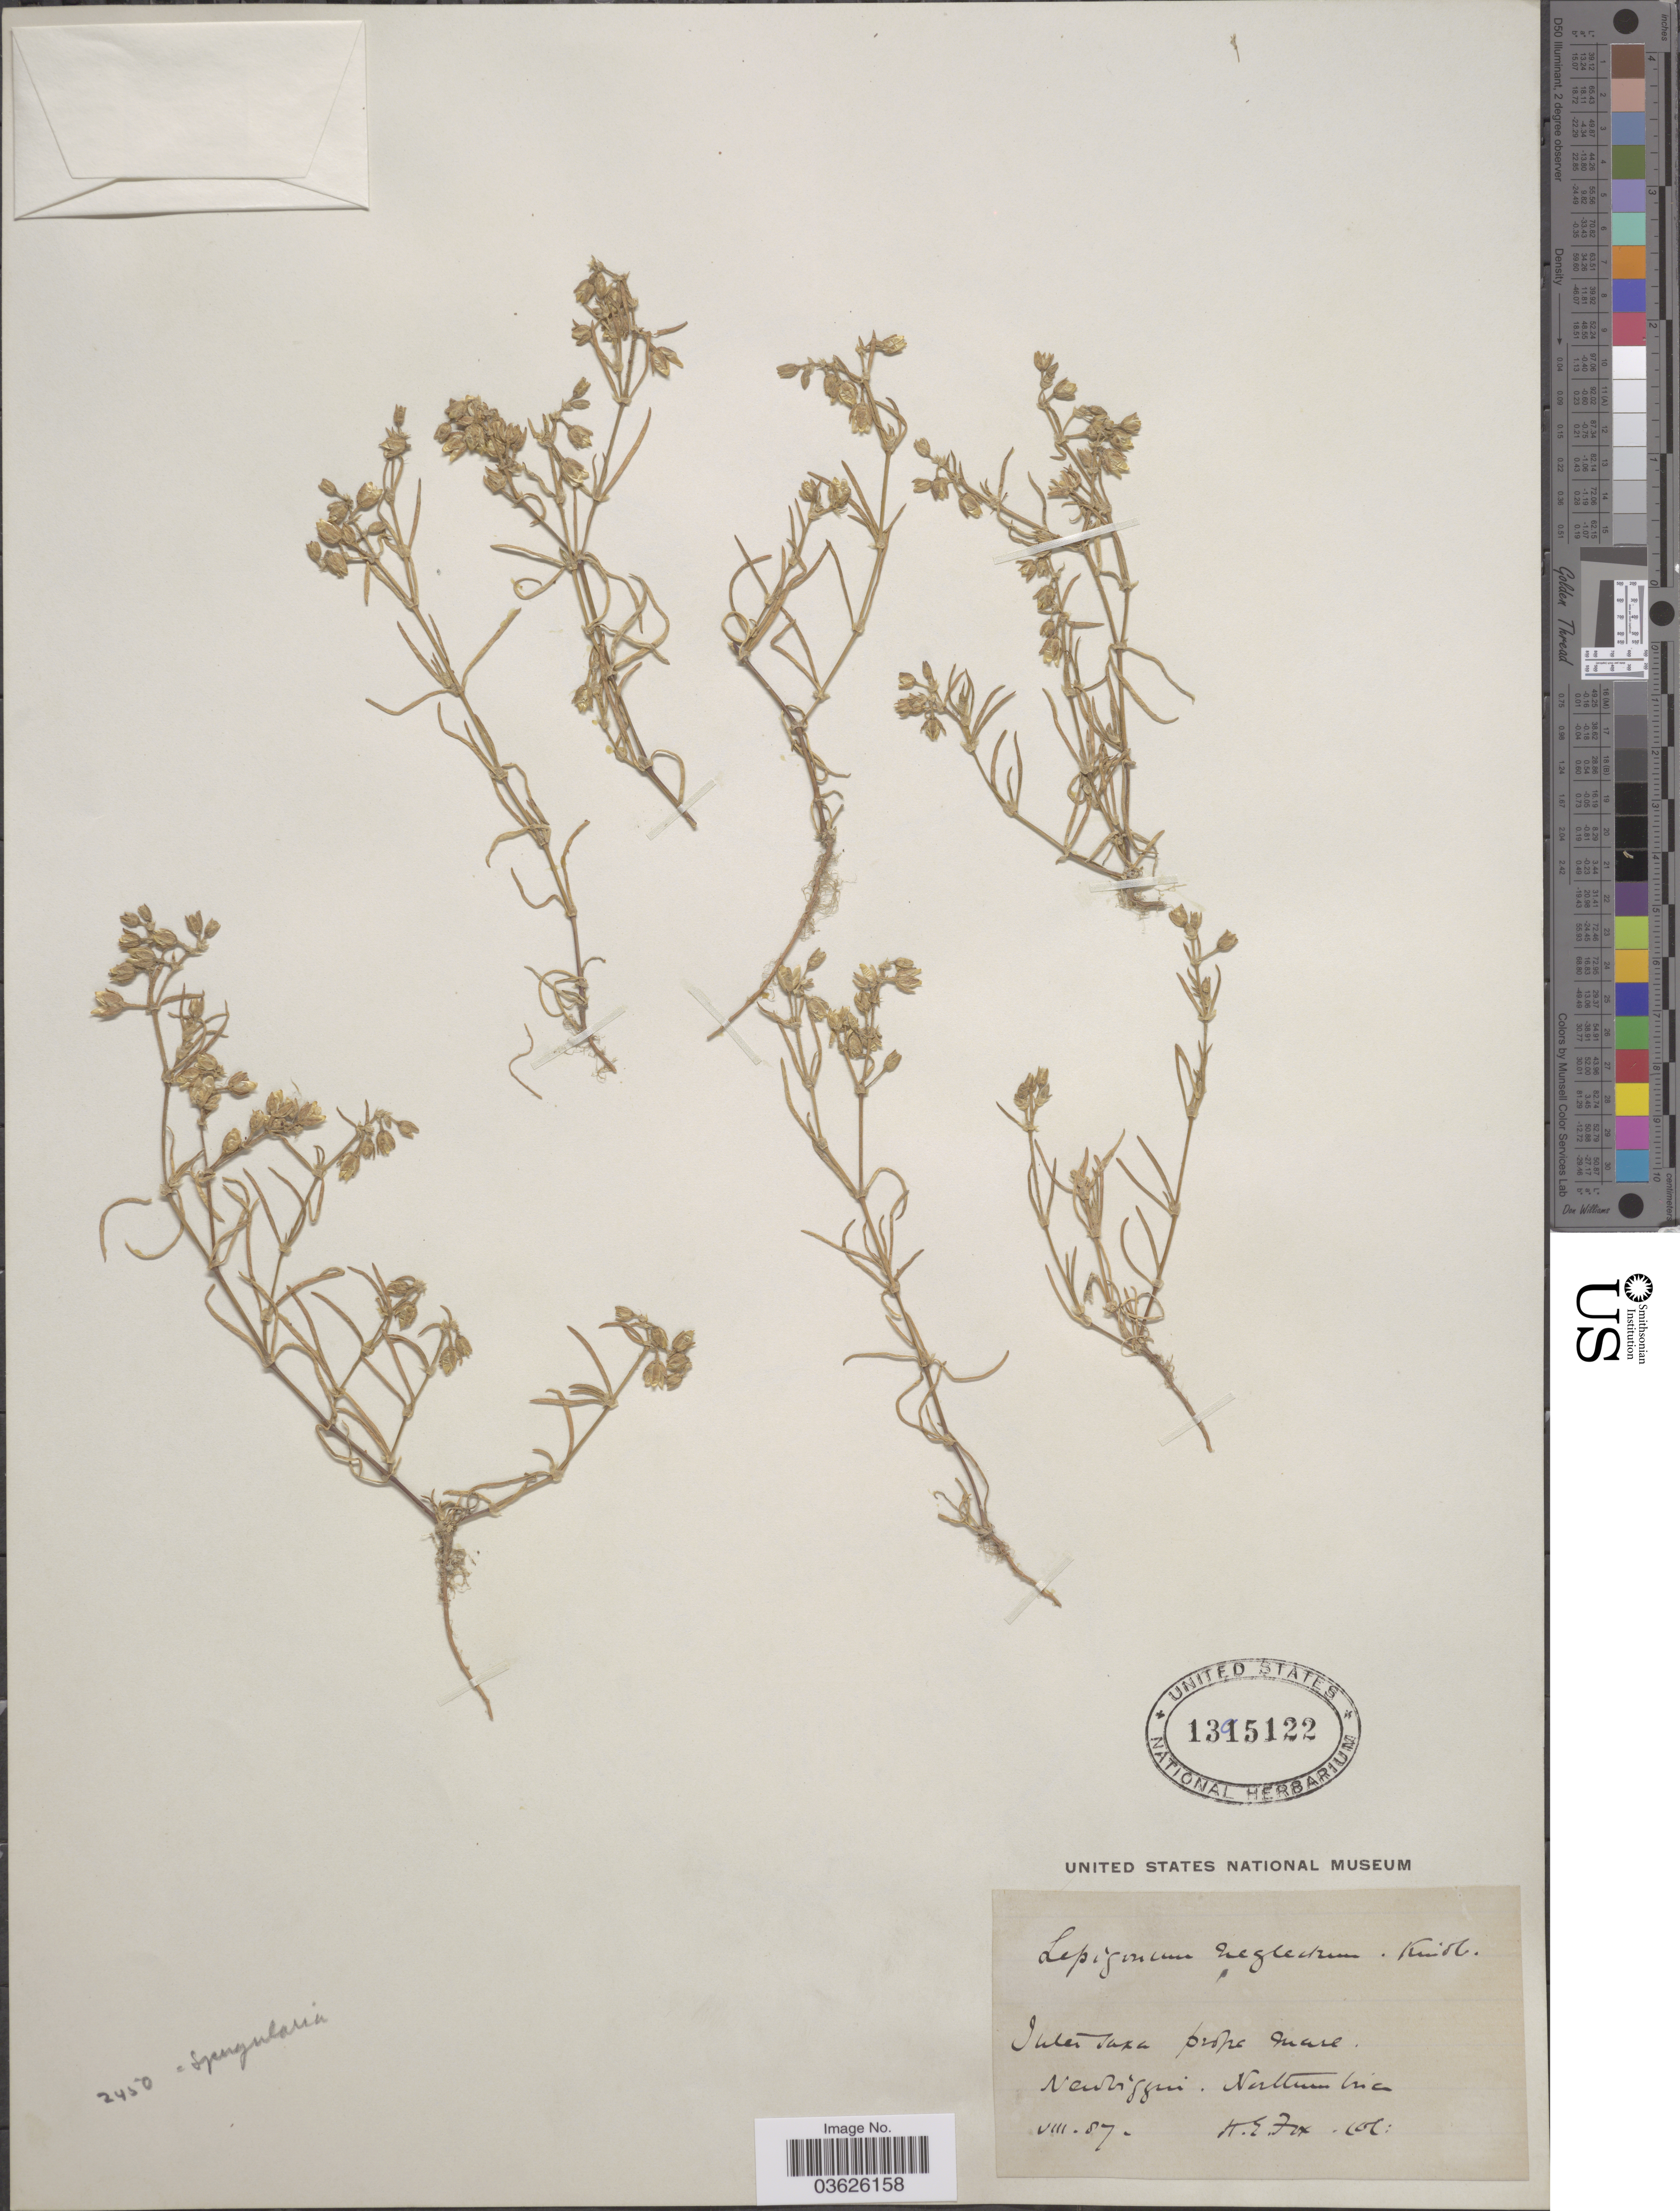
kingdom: Plantae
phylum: Tracheophyta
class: Magnoliopsida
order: Caryophyllales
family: Caryophyllaceae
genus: Spergularia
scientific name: Spergularia neglecta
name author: Syme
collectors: H. Fox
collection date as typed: Transcribed d/m/y: /8/87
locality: Sulei taka prope mare. Nordziggerin. Norltum crica. [interpreted]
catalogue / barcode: US 1395122